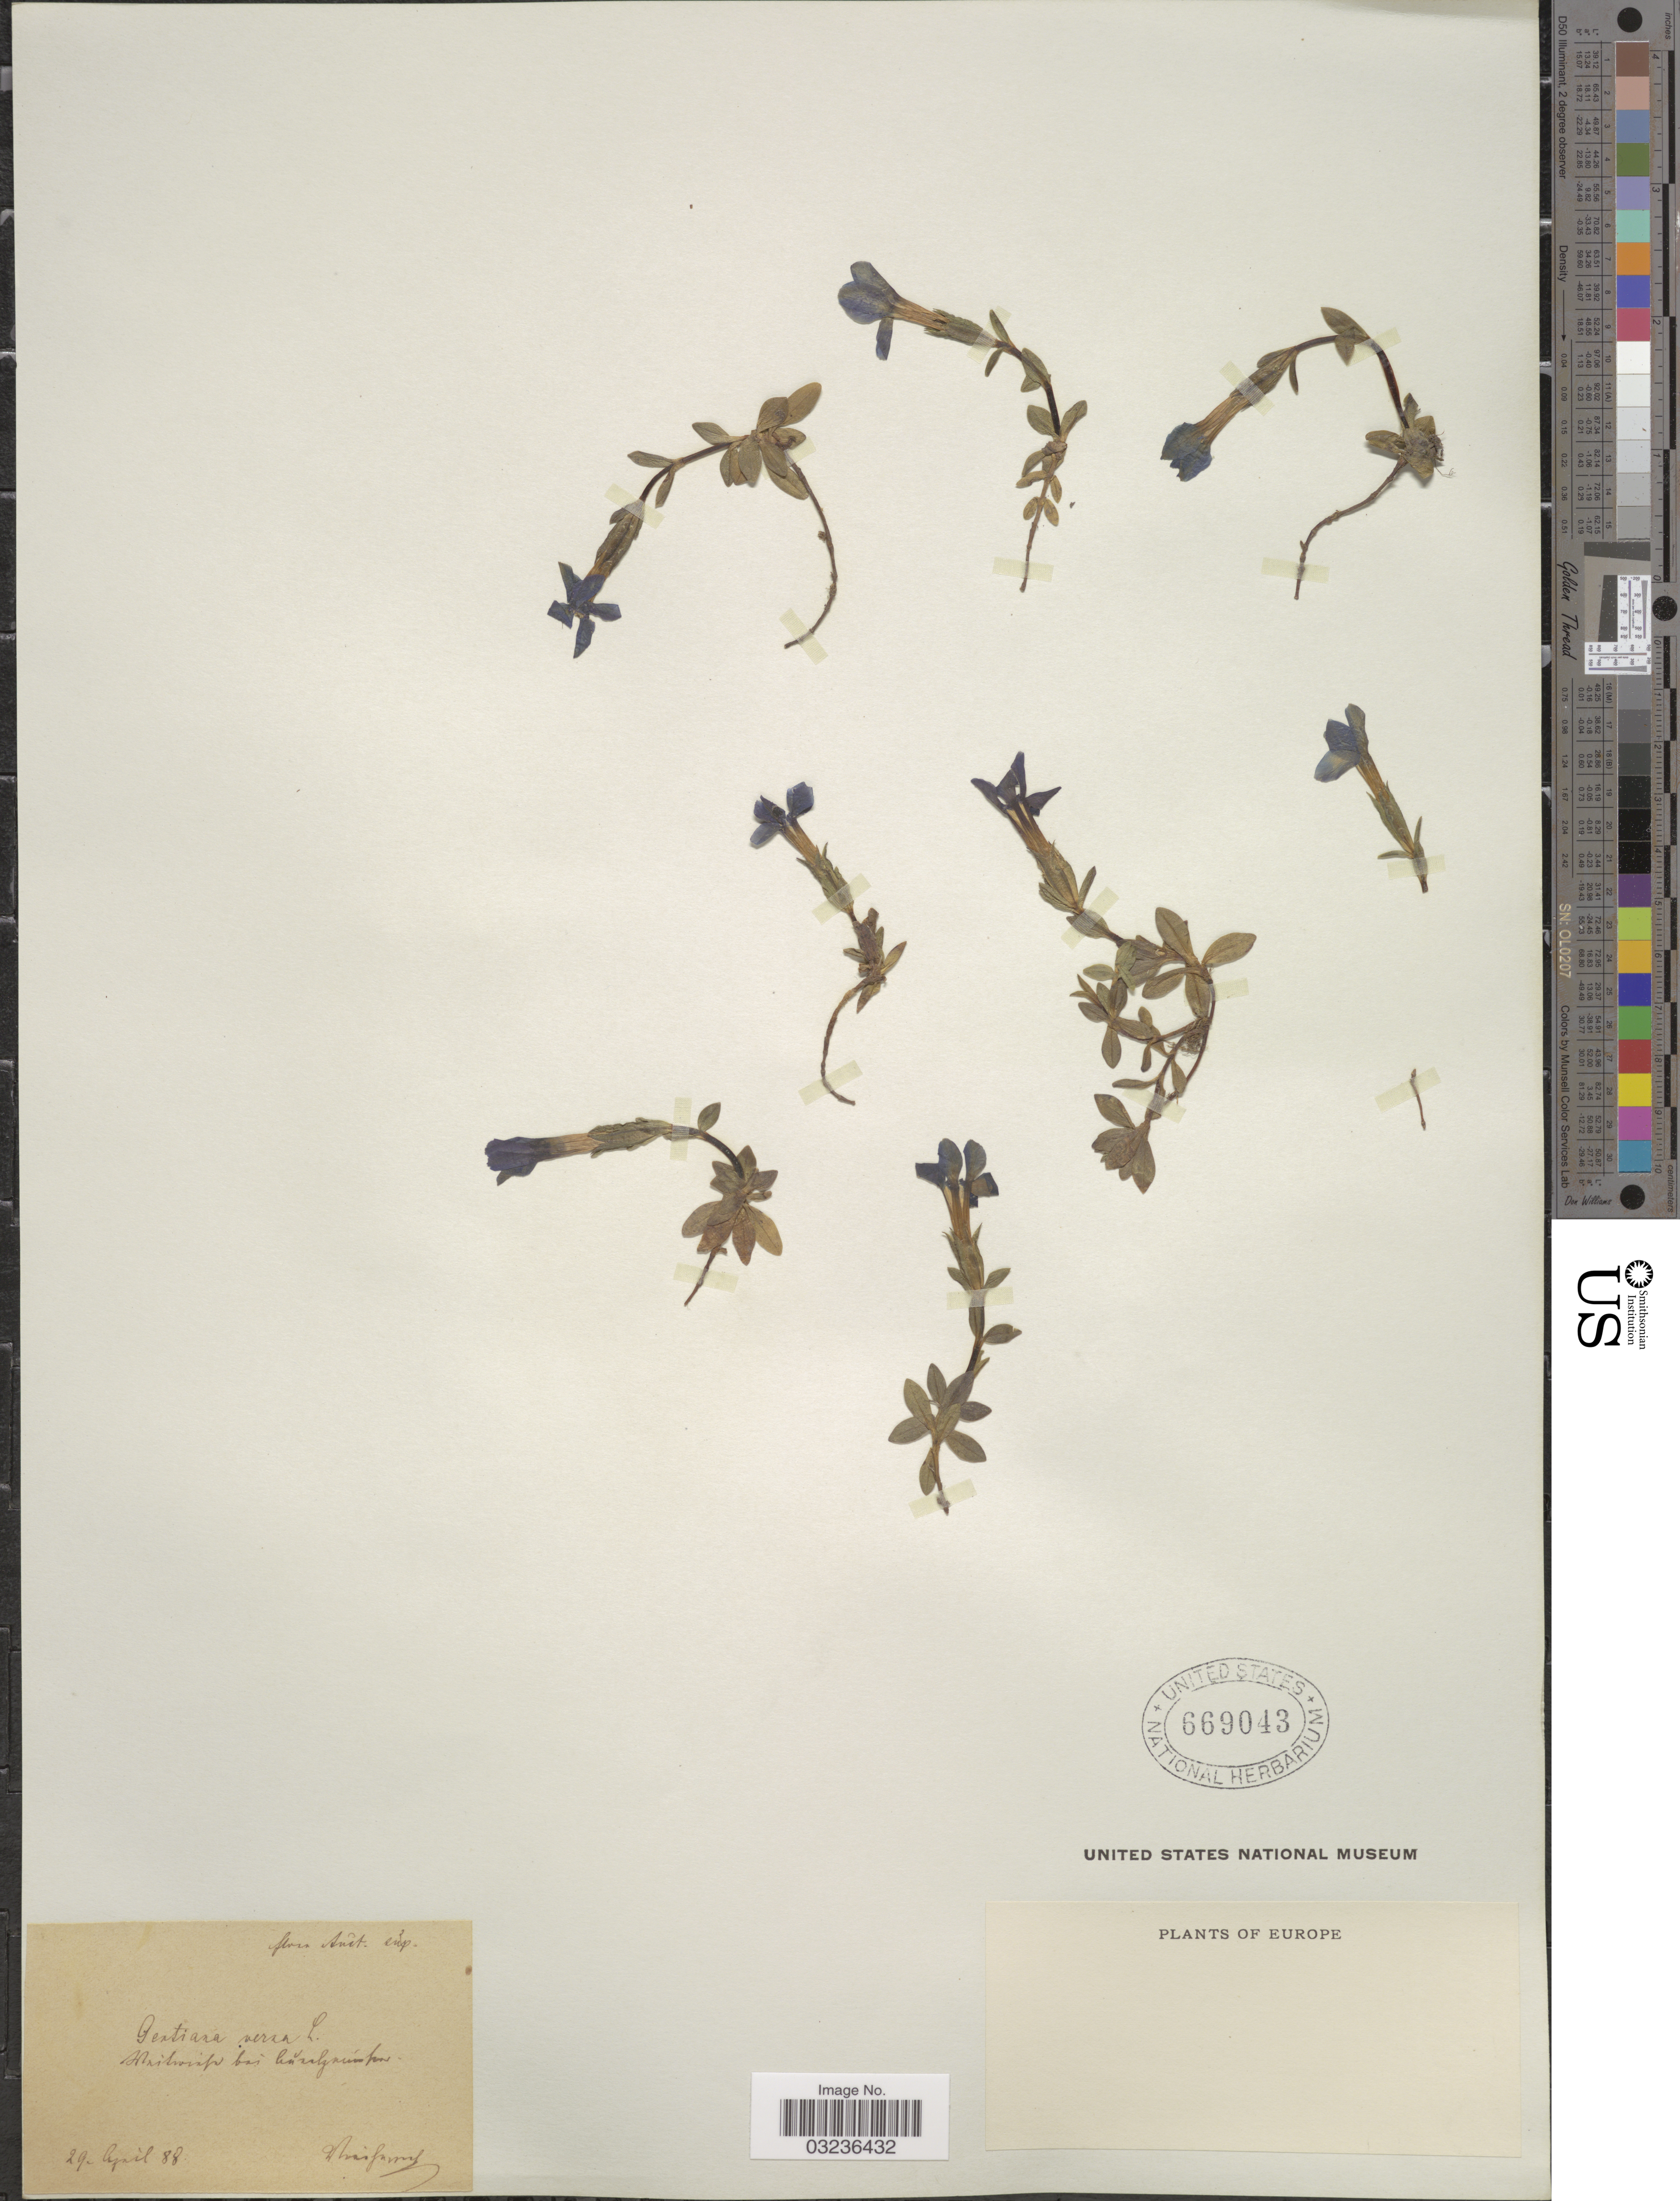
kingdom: Plantae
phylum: Tracheophyta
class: Magnoliopsida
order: Gentianales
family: Gentianaceae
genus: Gentiana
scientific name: Gentiana verna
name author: L.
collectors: F. Vierhapper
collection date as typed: Transcribed d/m/y: 29/4/88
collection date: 1888-04-29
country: Austria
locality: Flora Aust. sup., Weitwiese bei Aurolzmünster,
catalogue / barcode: US 669043